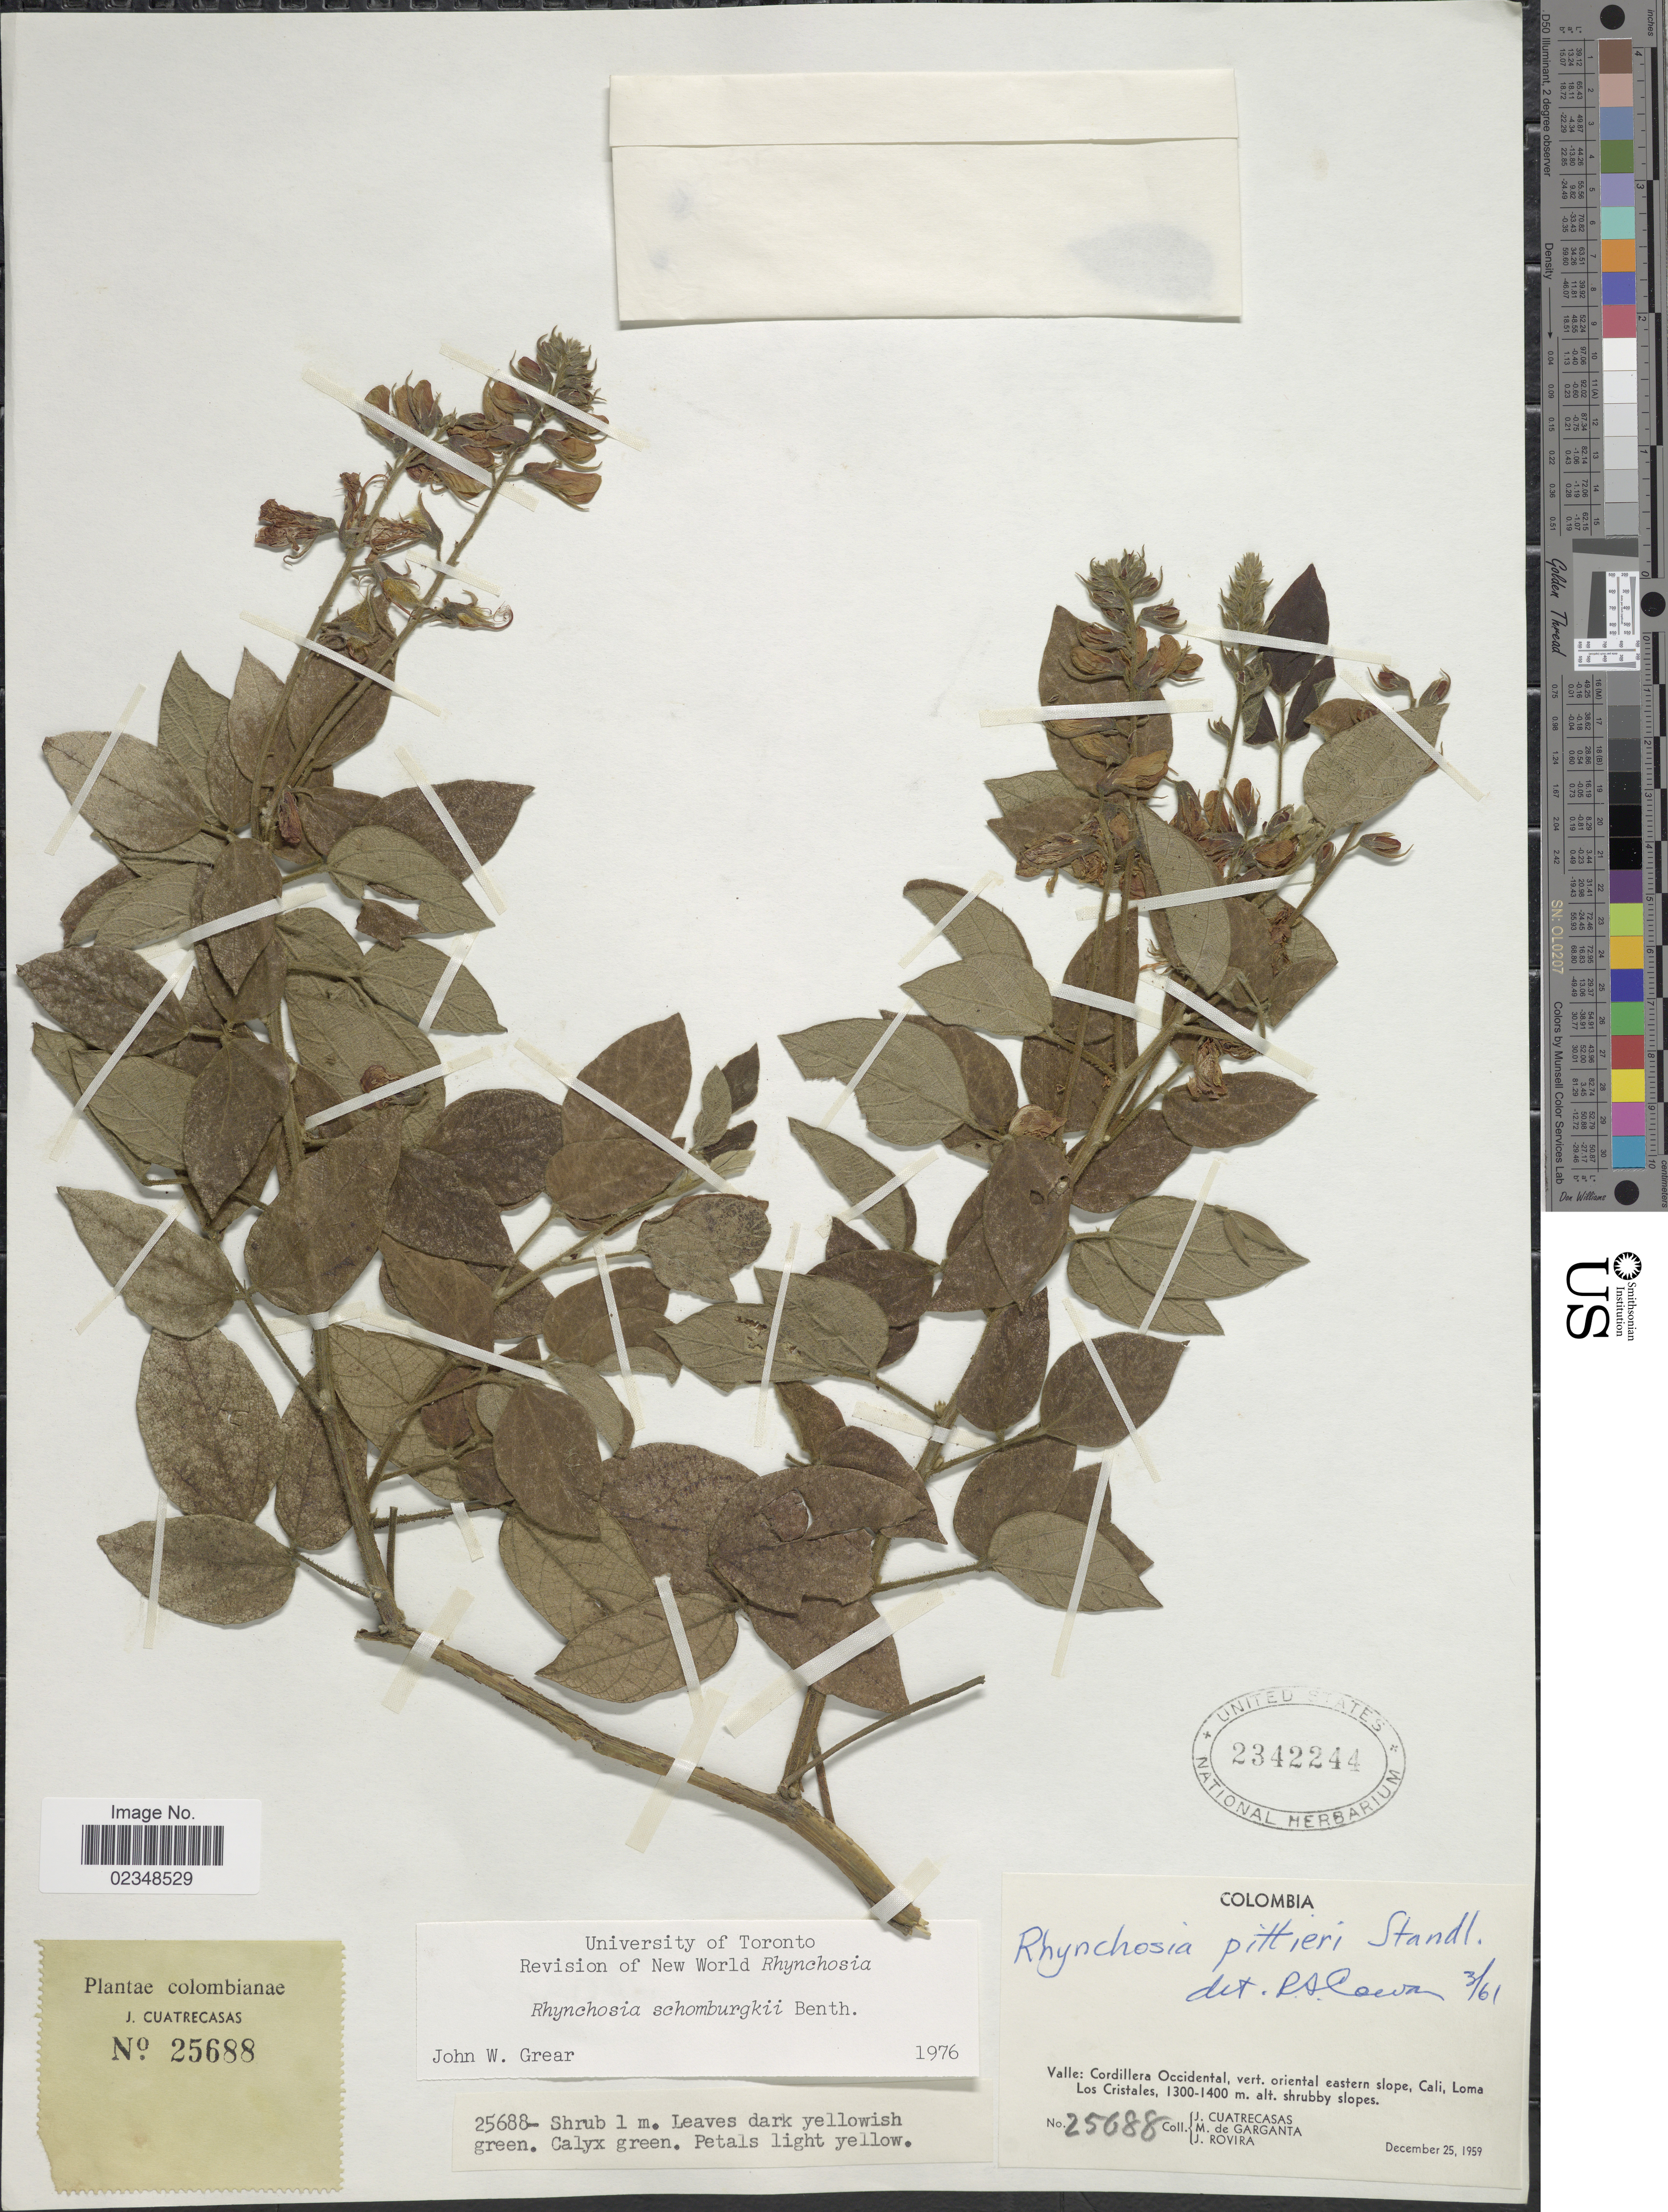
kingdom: Plantae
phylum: Tracheophyta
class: Magnoliopsida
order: Fabales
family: Fabaceae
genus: Rhynchosia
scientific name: Rhynchosia schomburgkii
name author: Benth. in Mart.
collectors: J. Cuatrecasas, M. Garganta & J. Rovira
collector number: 25688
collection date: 1959-12-25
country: Colombia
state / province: Valle del Cauca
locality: Valle, Cordillera Occidental, vert. oriental eastern slope, Cali, Loma Los Cristales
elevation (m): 1300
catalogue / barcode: US 2342244